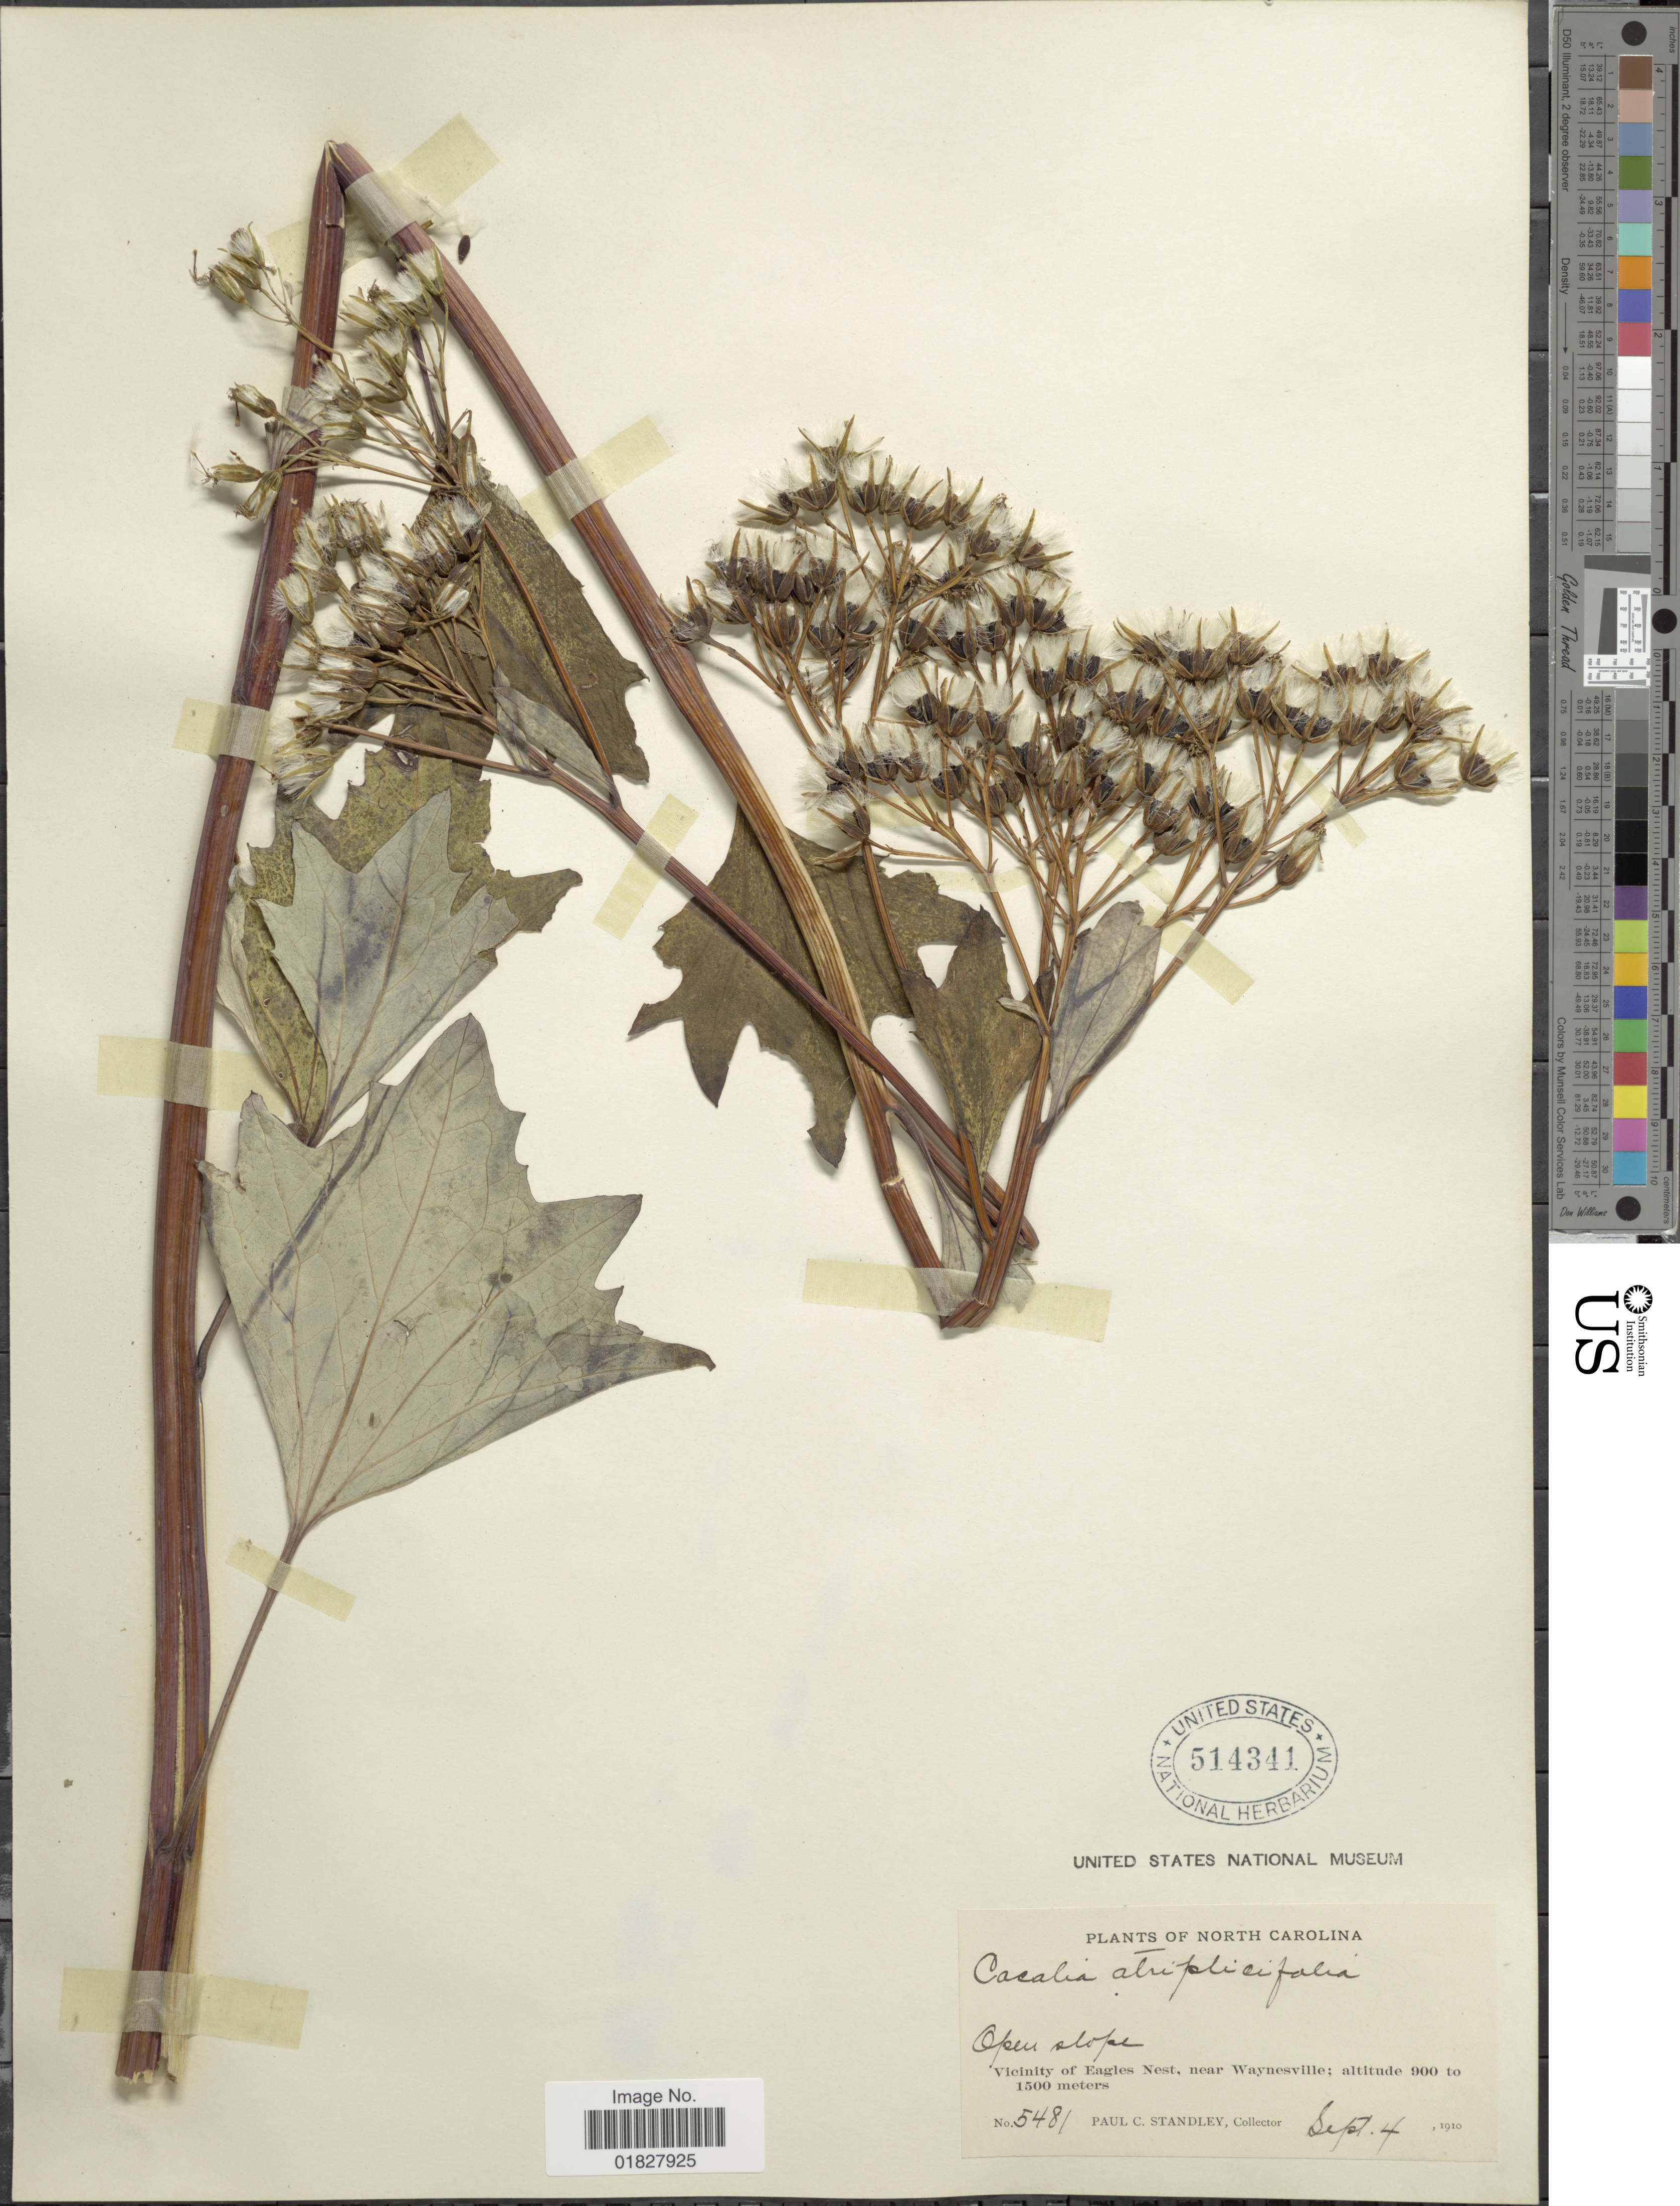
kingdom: Plantae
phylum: Tracheophyta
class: Magnoliopsida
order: Asterales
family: Asteraceae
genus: Arnoglossum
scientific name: Arnoglossum atriplicifolium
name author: (L.) H. Rob.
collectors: P. C. Standley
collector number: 5481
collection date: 1910-09-04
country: United States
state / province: North Carolina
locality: Vicinity of Eagles Nest,. near Waynesville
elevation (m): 900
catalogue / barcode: US 514341